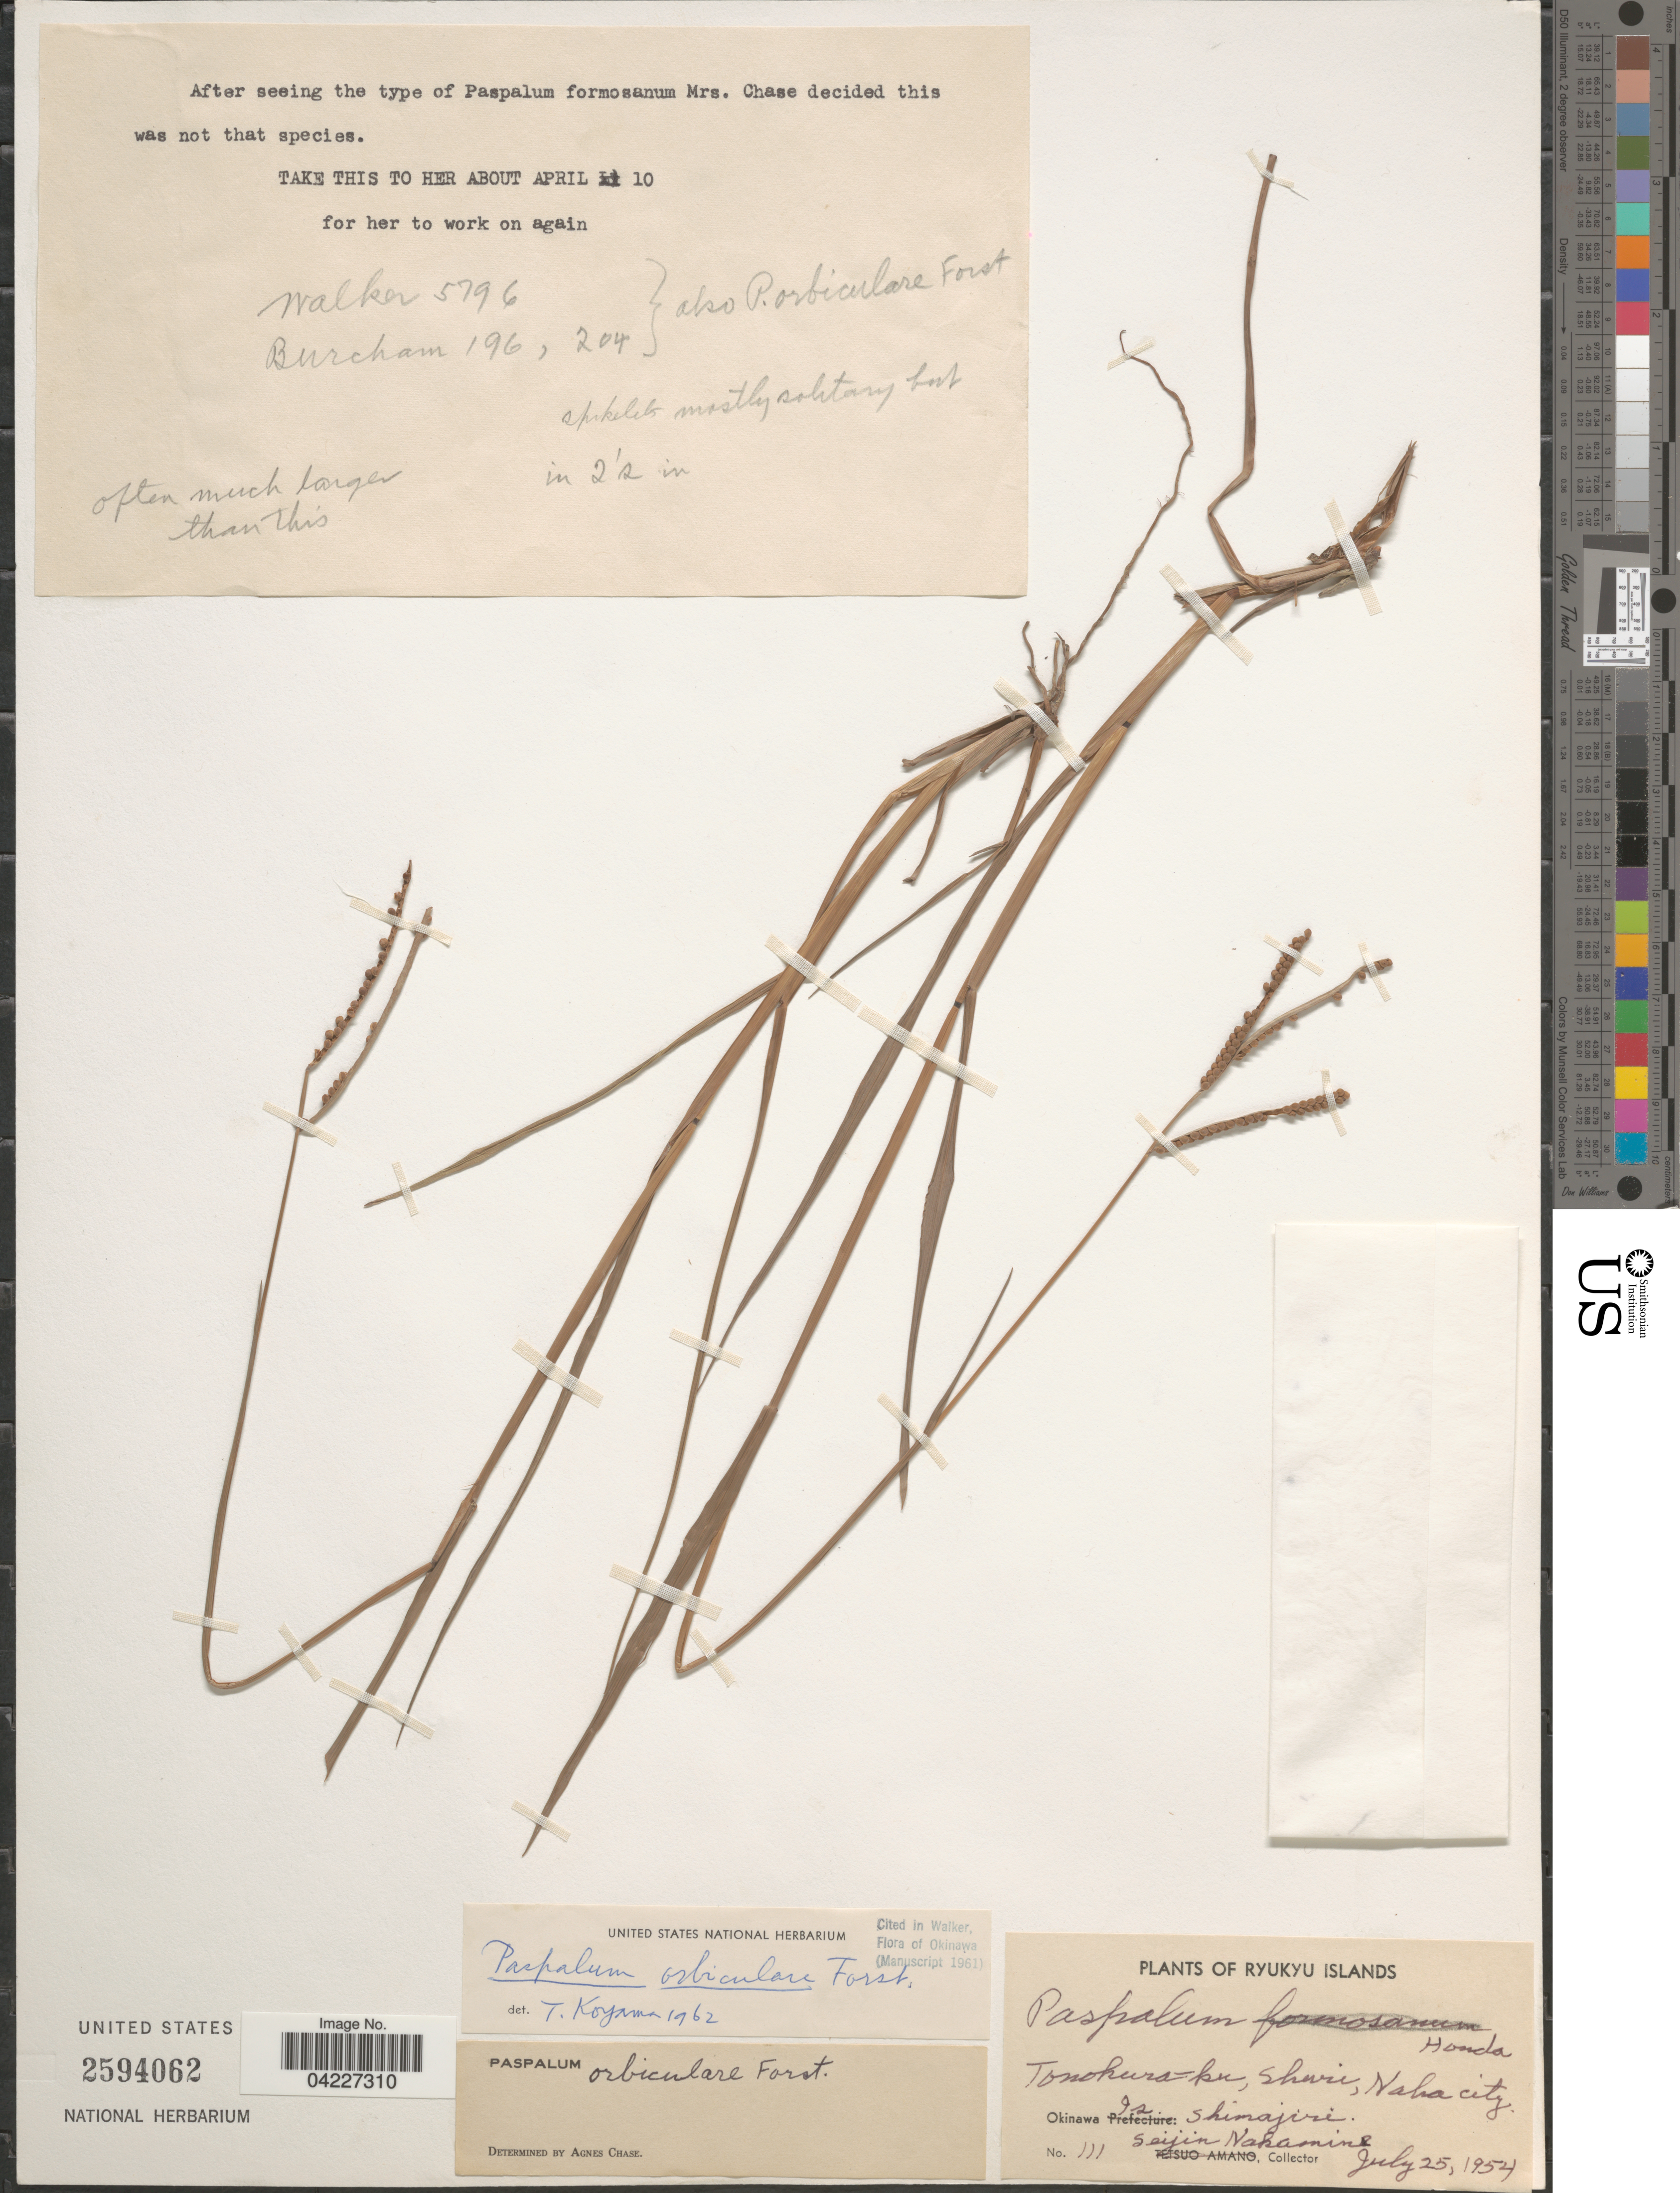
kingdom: Plantae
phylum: Tracheophyta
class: Liliopsida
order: Poales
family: Poaceae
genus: Paspalum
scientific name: Paspalum orbiculare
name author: G. Forst.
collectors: S. Nakamine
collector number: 111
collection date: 1954-07-25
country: Japan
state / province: Okinawa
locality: Ryukyu Islands. Tonokura-ku, Shuri, Naka city. Okinawa Is: Shinajiri.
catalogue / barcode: US 2594062